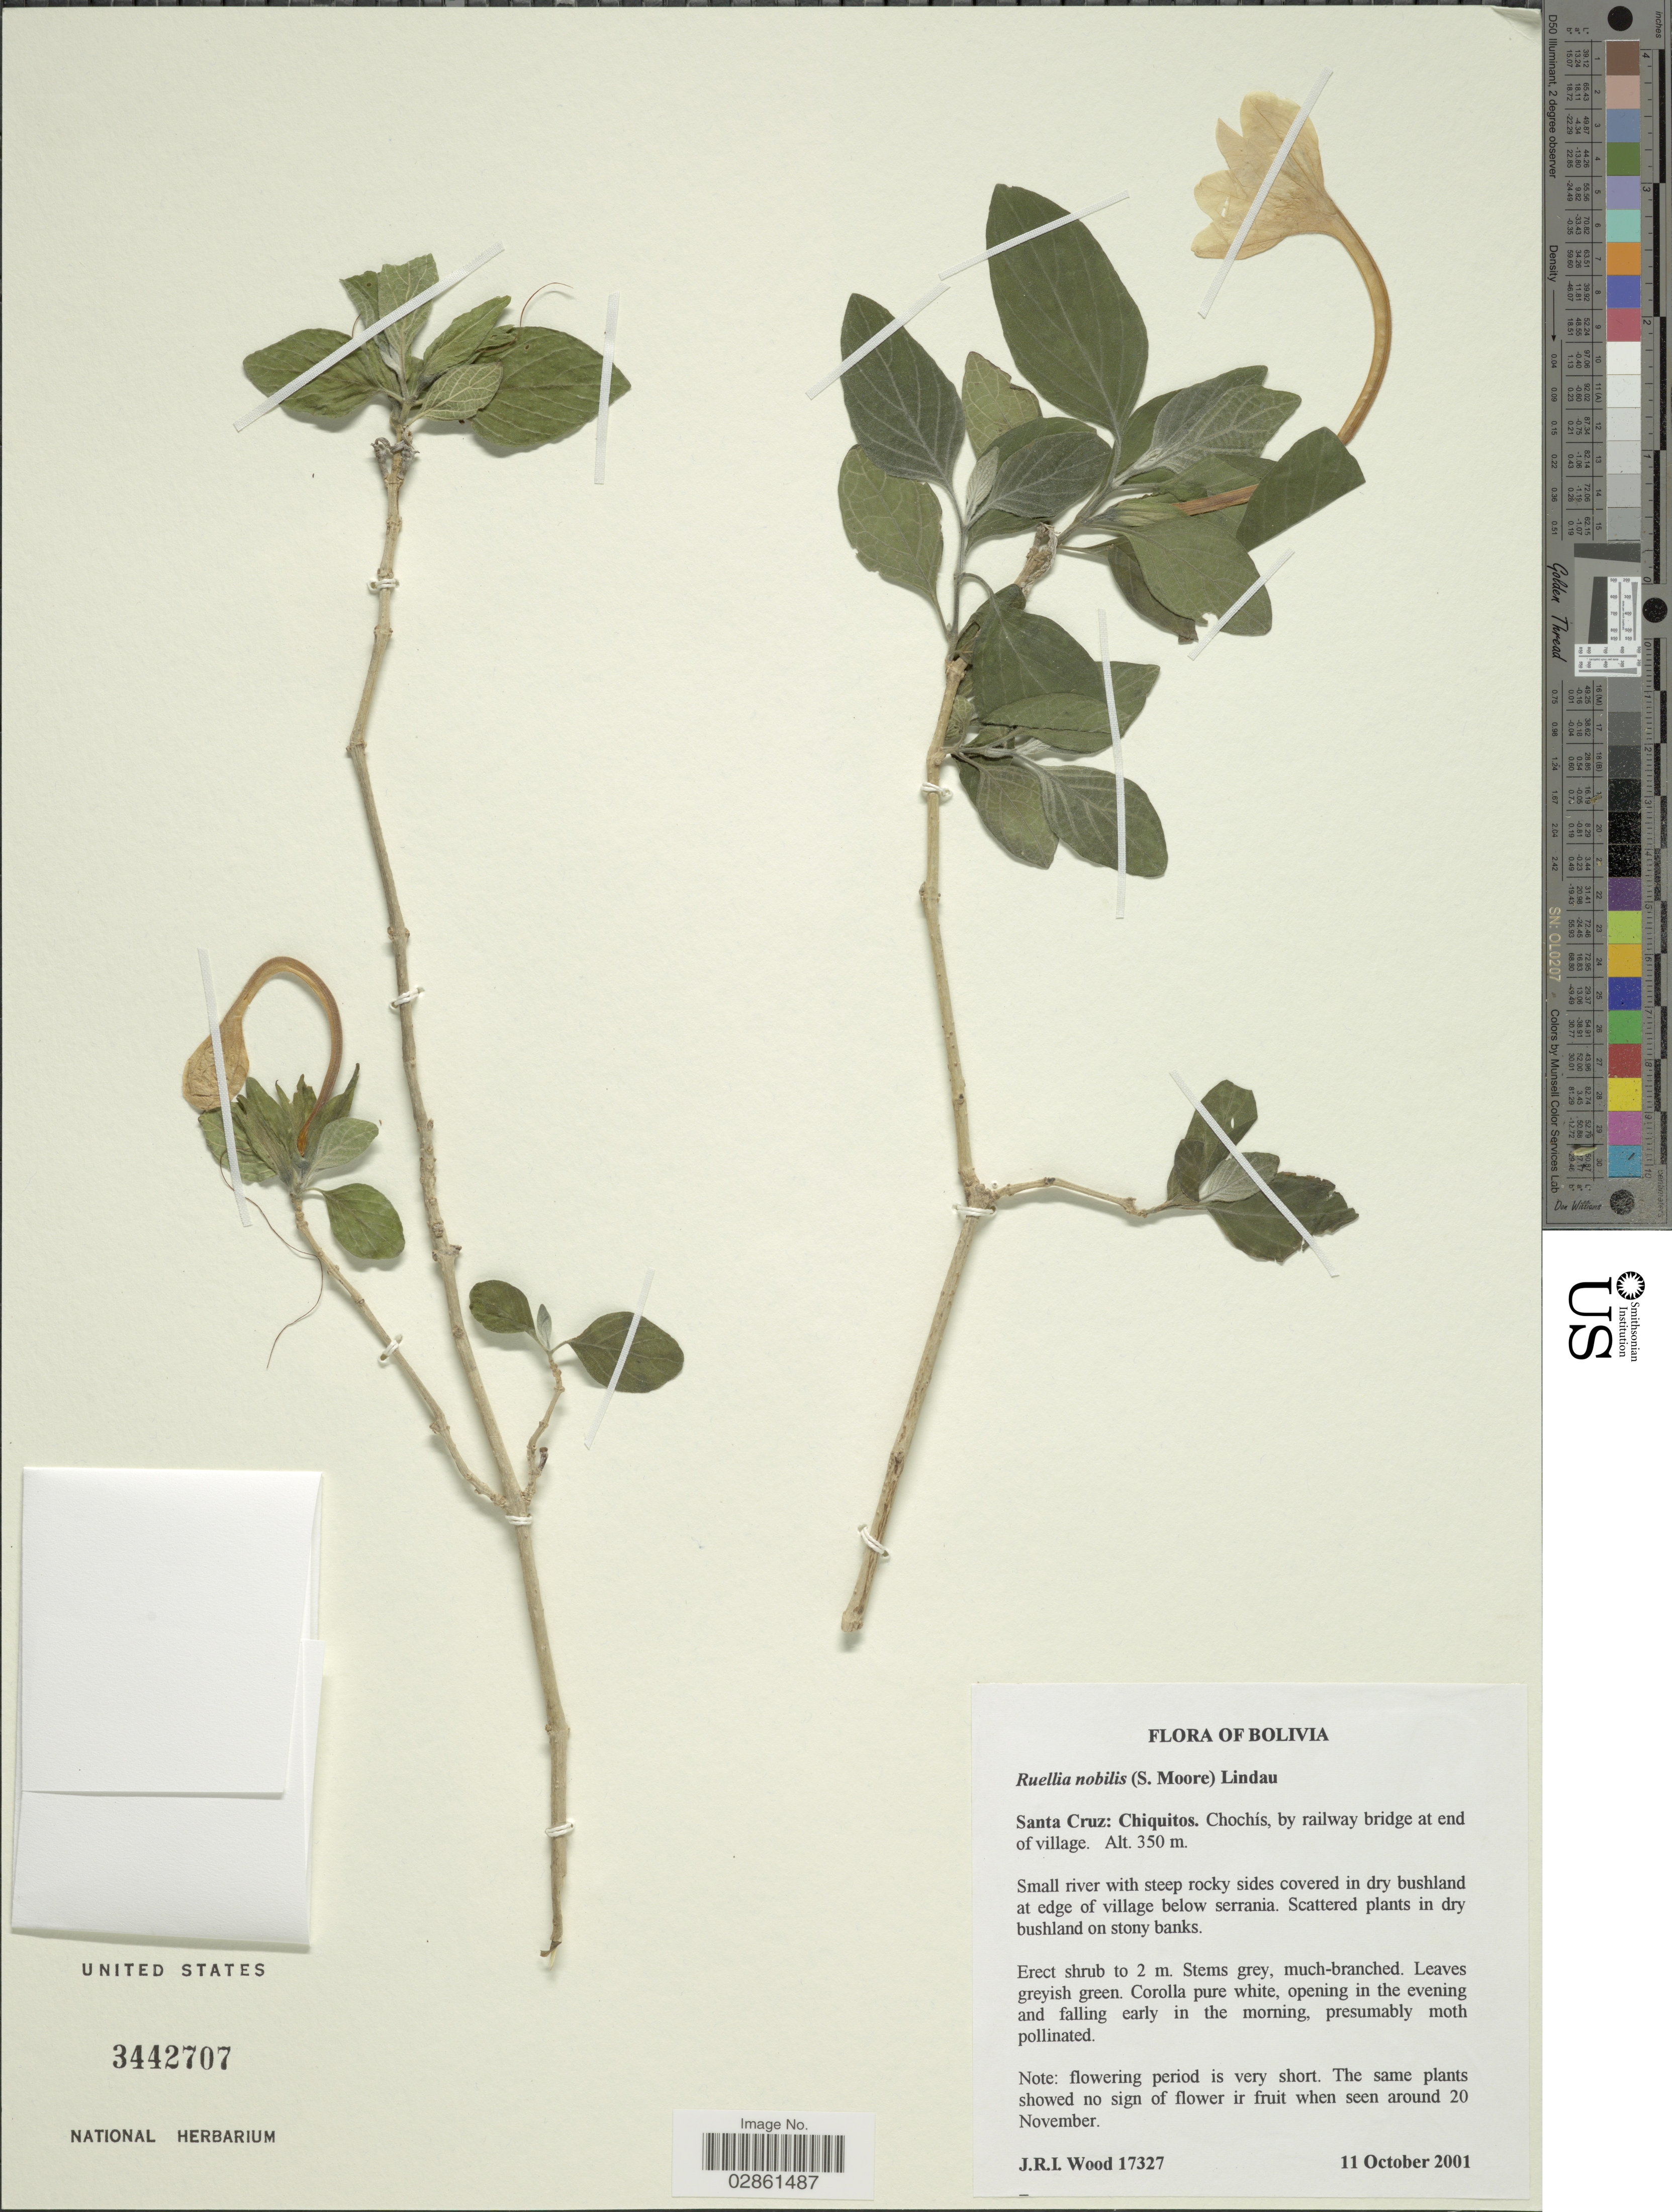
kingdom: Plantae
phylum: Tracheophyta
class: Magnoliopsida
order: Lamiales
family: Acanthaceae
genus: Ruellia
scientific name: Ruellia nobilis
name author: (S. Moore) Lindau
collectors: J. R. I. Wood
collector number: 17327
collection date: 2001-10-11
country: Bolivia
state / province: Santa Cruz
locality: Chiquitos. Chochis, by railway bridge at end of village.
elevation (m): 350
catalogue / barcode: US 3442707